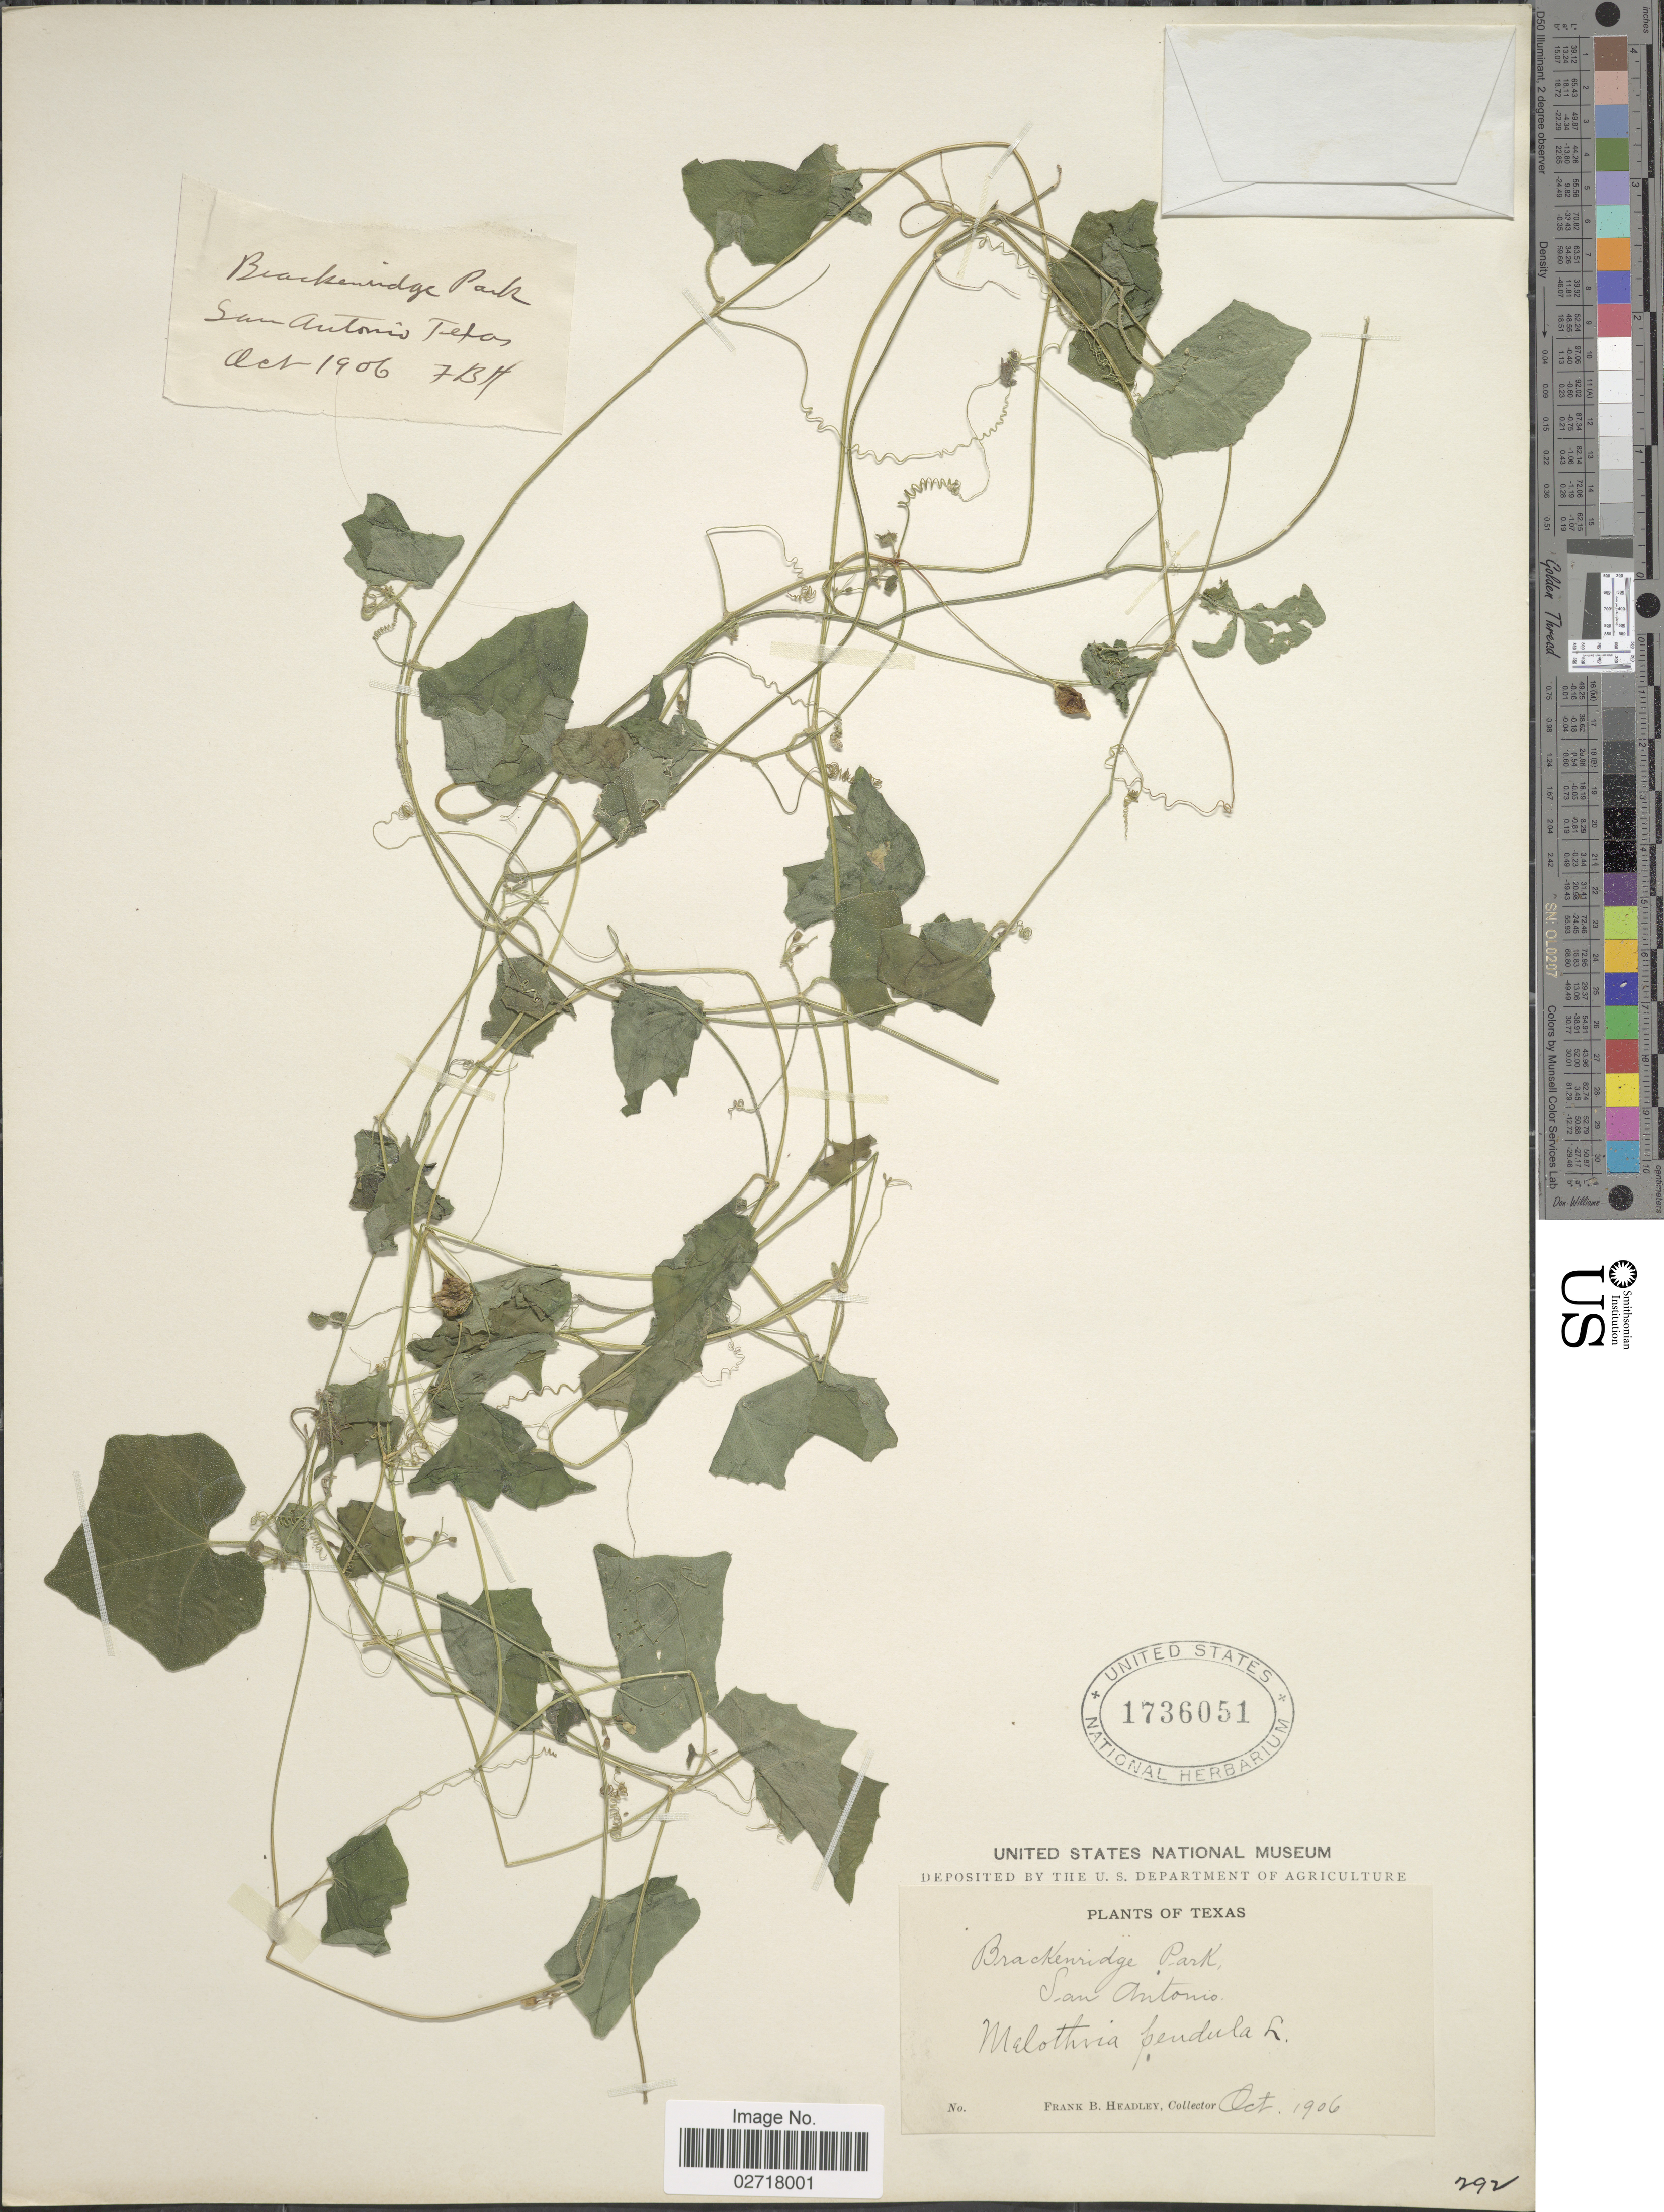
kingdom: Plantae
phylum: Tracheophyta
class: Magnoliopsida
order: Cucurbitales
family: Cucurbitaceae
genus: Melothria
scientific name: Melothria pendula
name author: L.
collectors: F. B. Headley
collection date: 1906-10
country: United States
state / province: Texas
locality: Brackenridge Park, San Antonio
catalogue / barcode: US 1736051